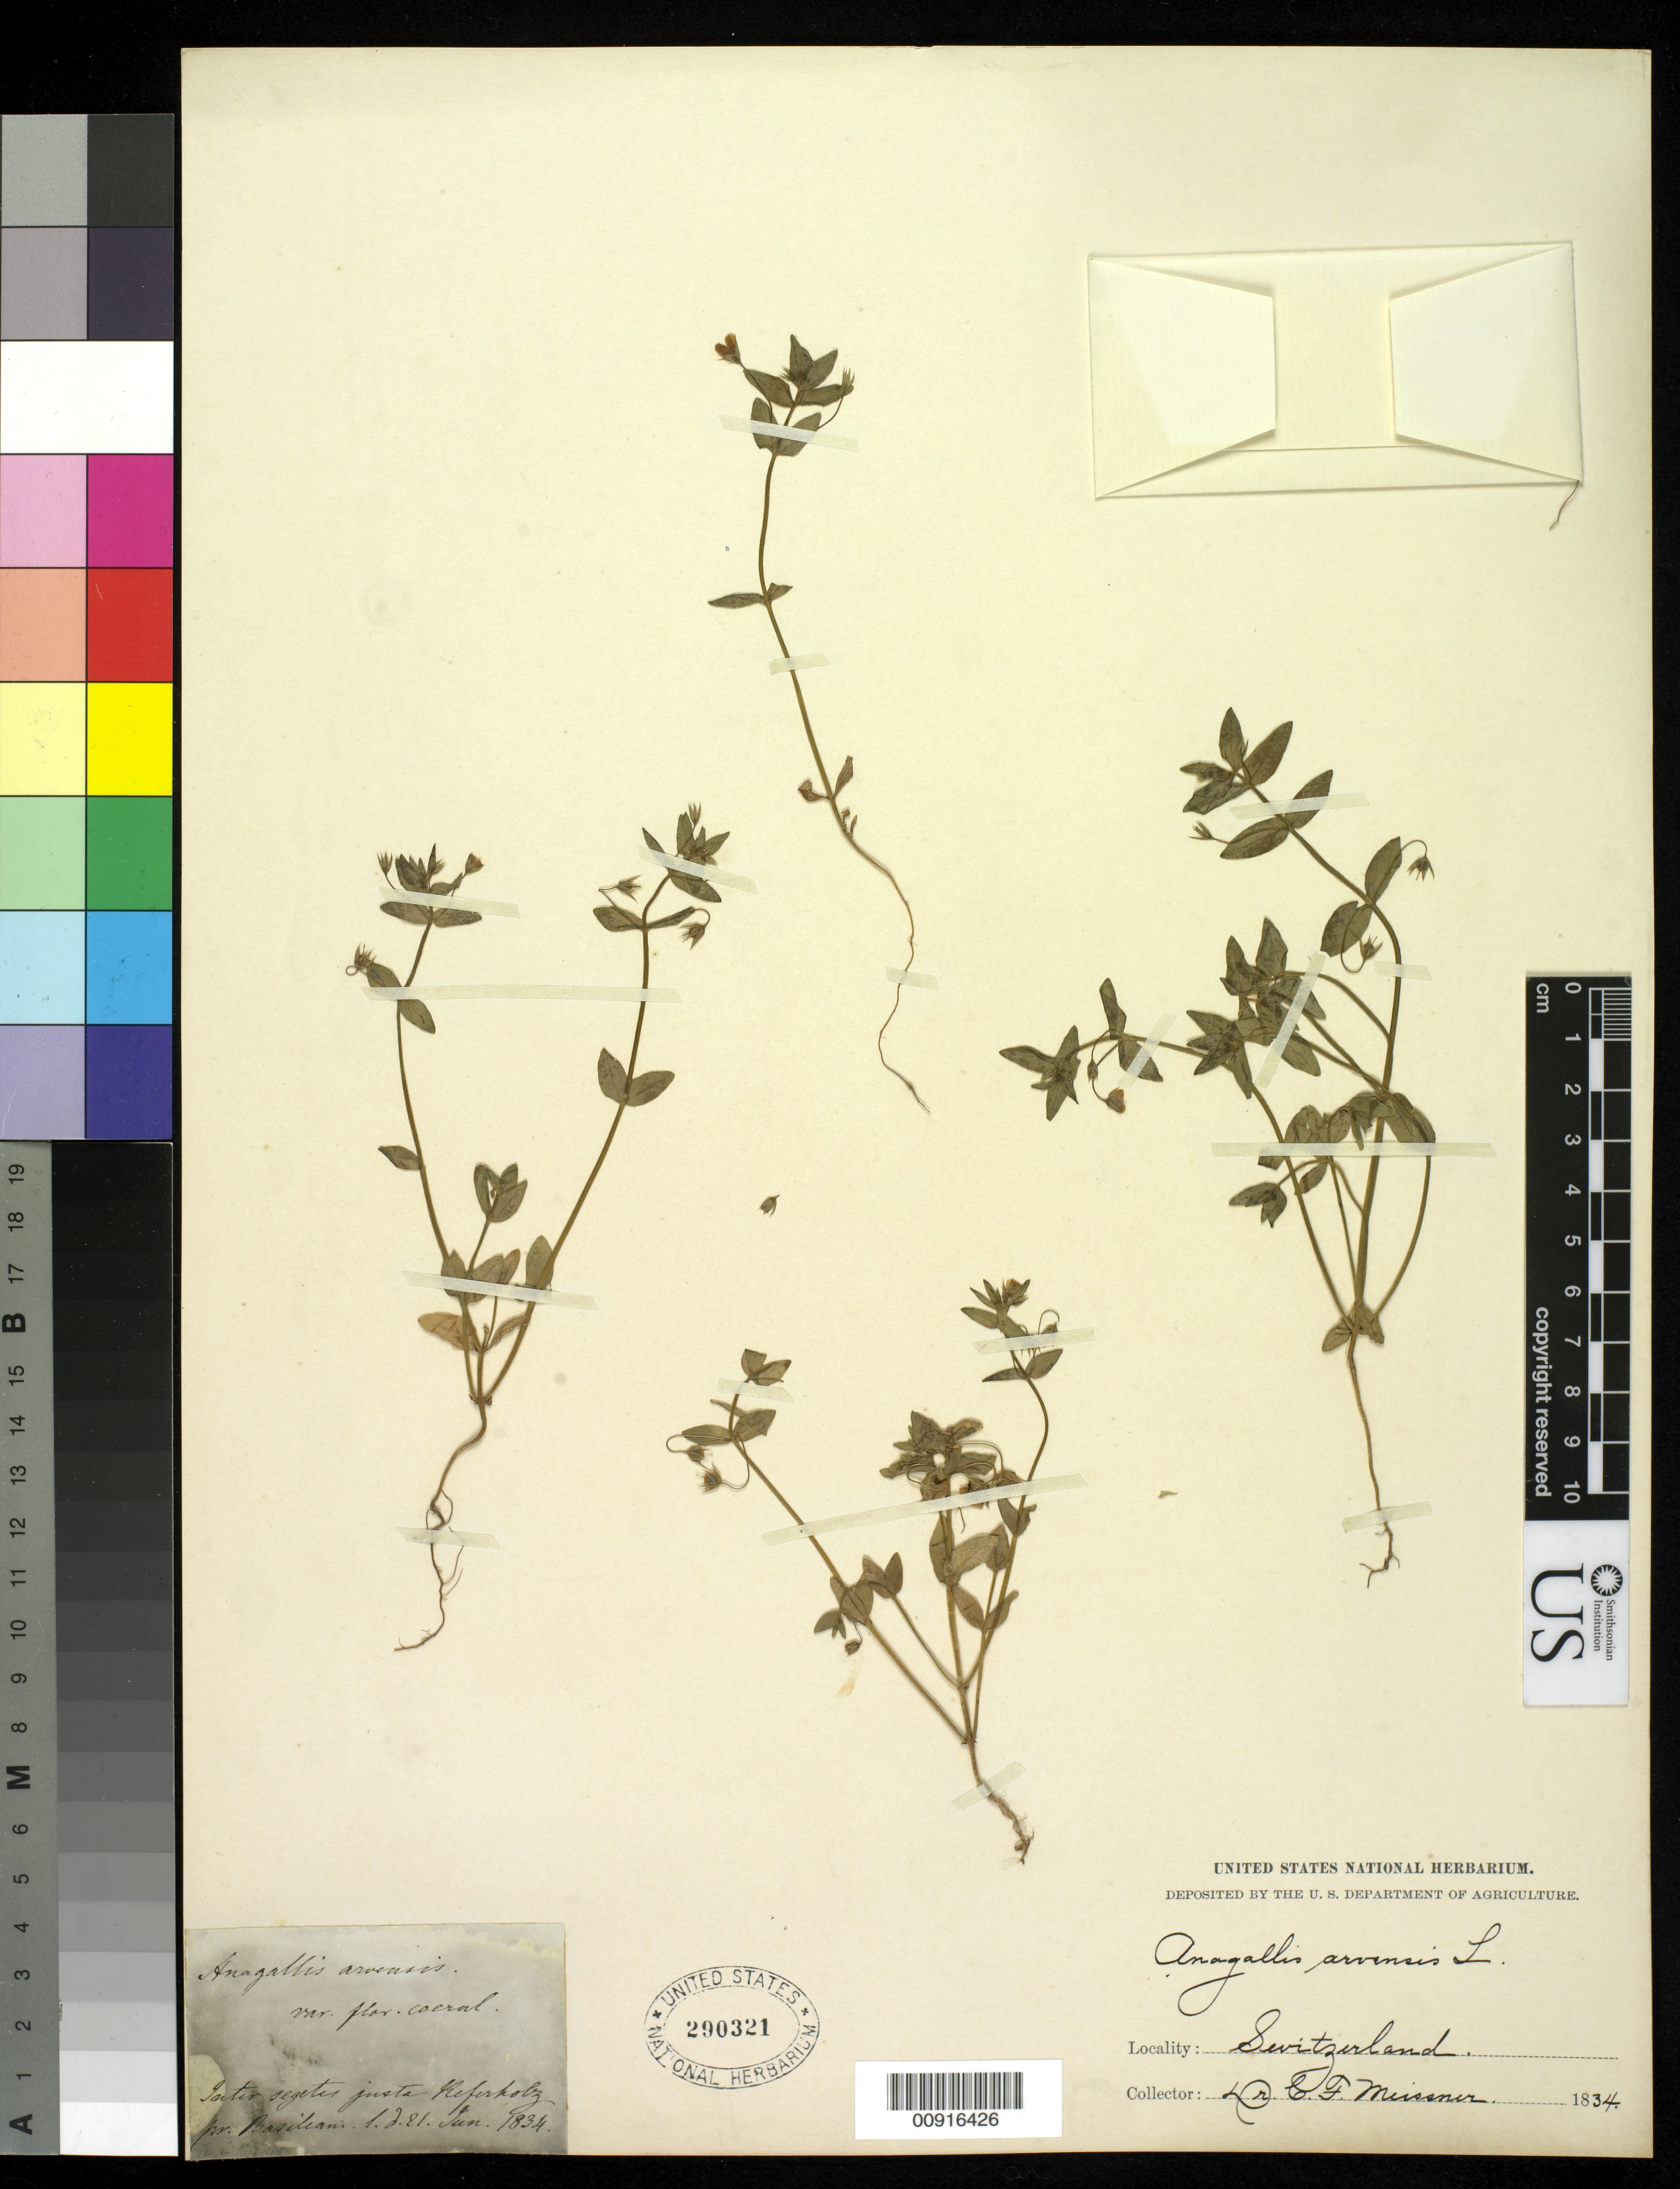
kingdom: Plantae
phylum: Tracheophyta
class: Magnoliopsida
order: Ericales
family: Primulaceae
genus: Anagallis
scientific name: Anagallis arvensis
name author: L.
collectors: C. F. D. Meisner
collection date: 1834-06-21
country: Switzerland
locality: Inter segetes justa Referholz pr. Basiliani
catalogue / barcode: US 290321